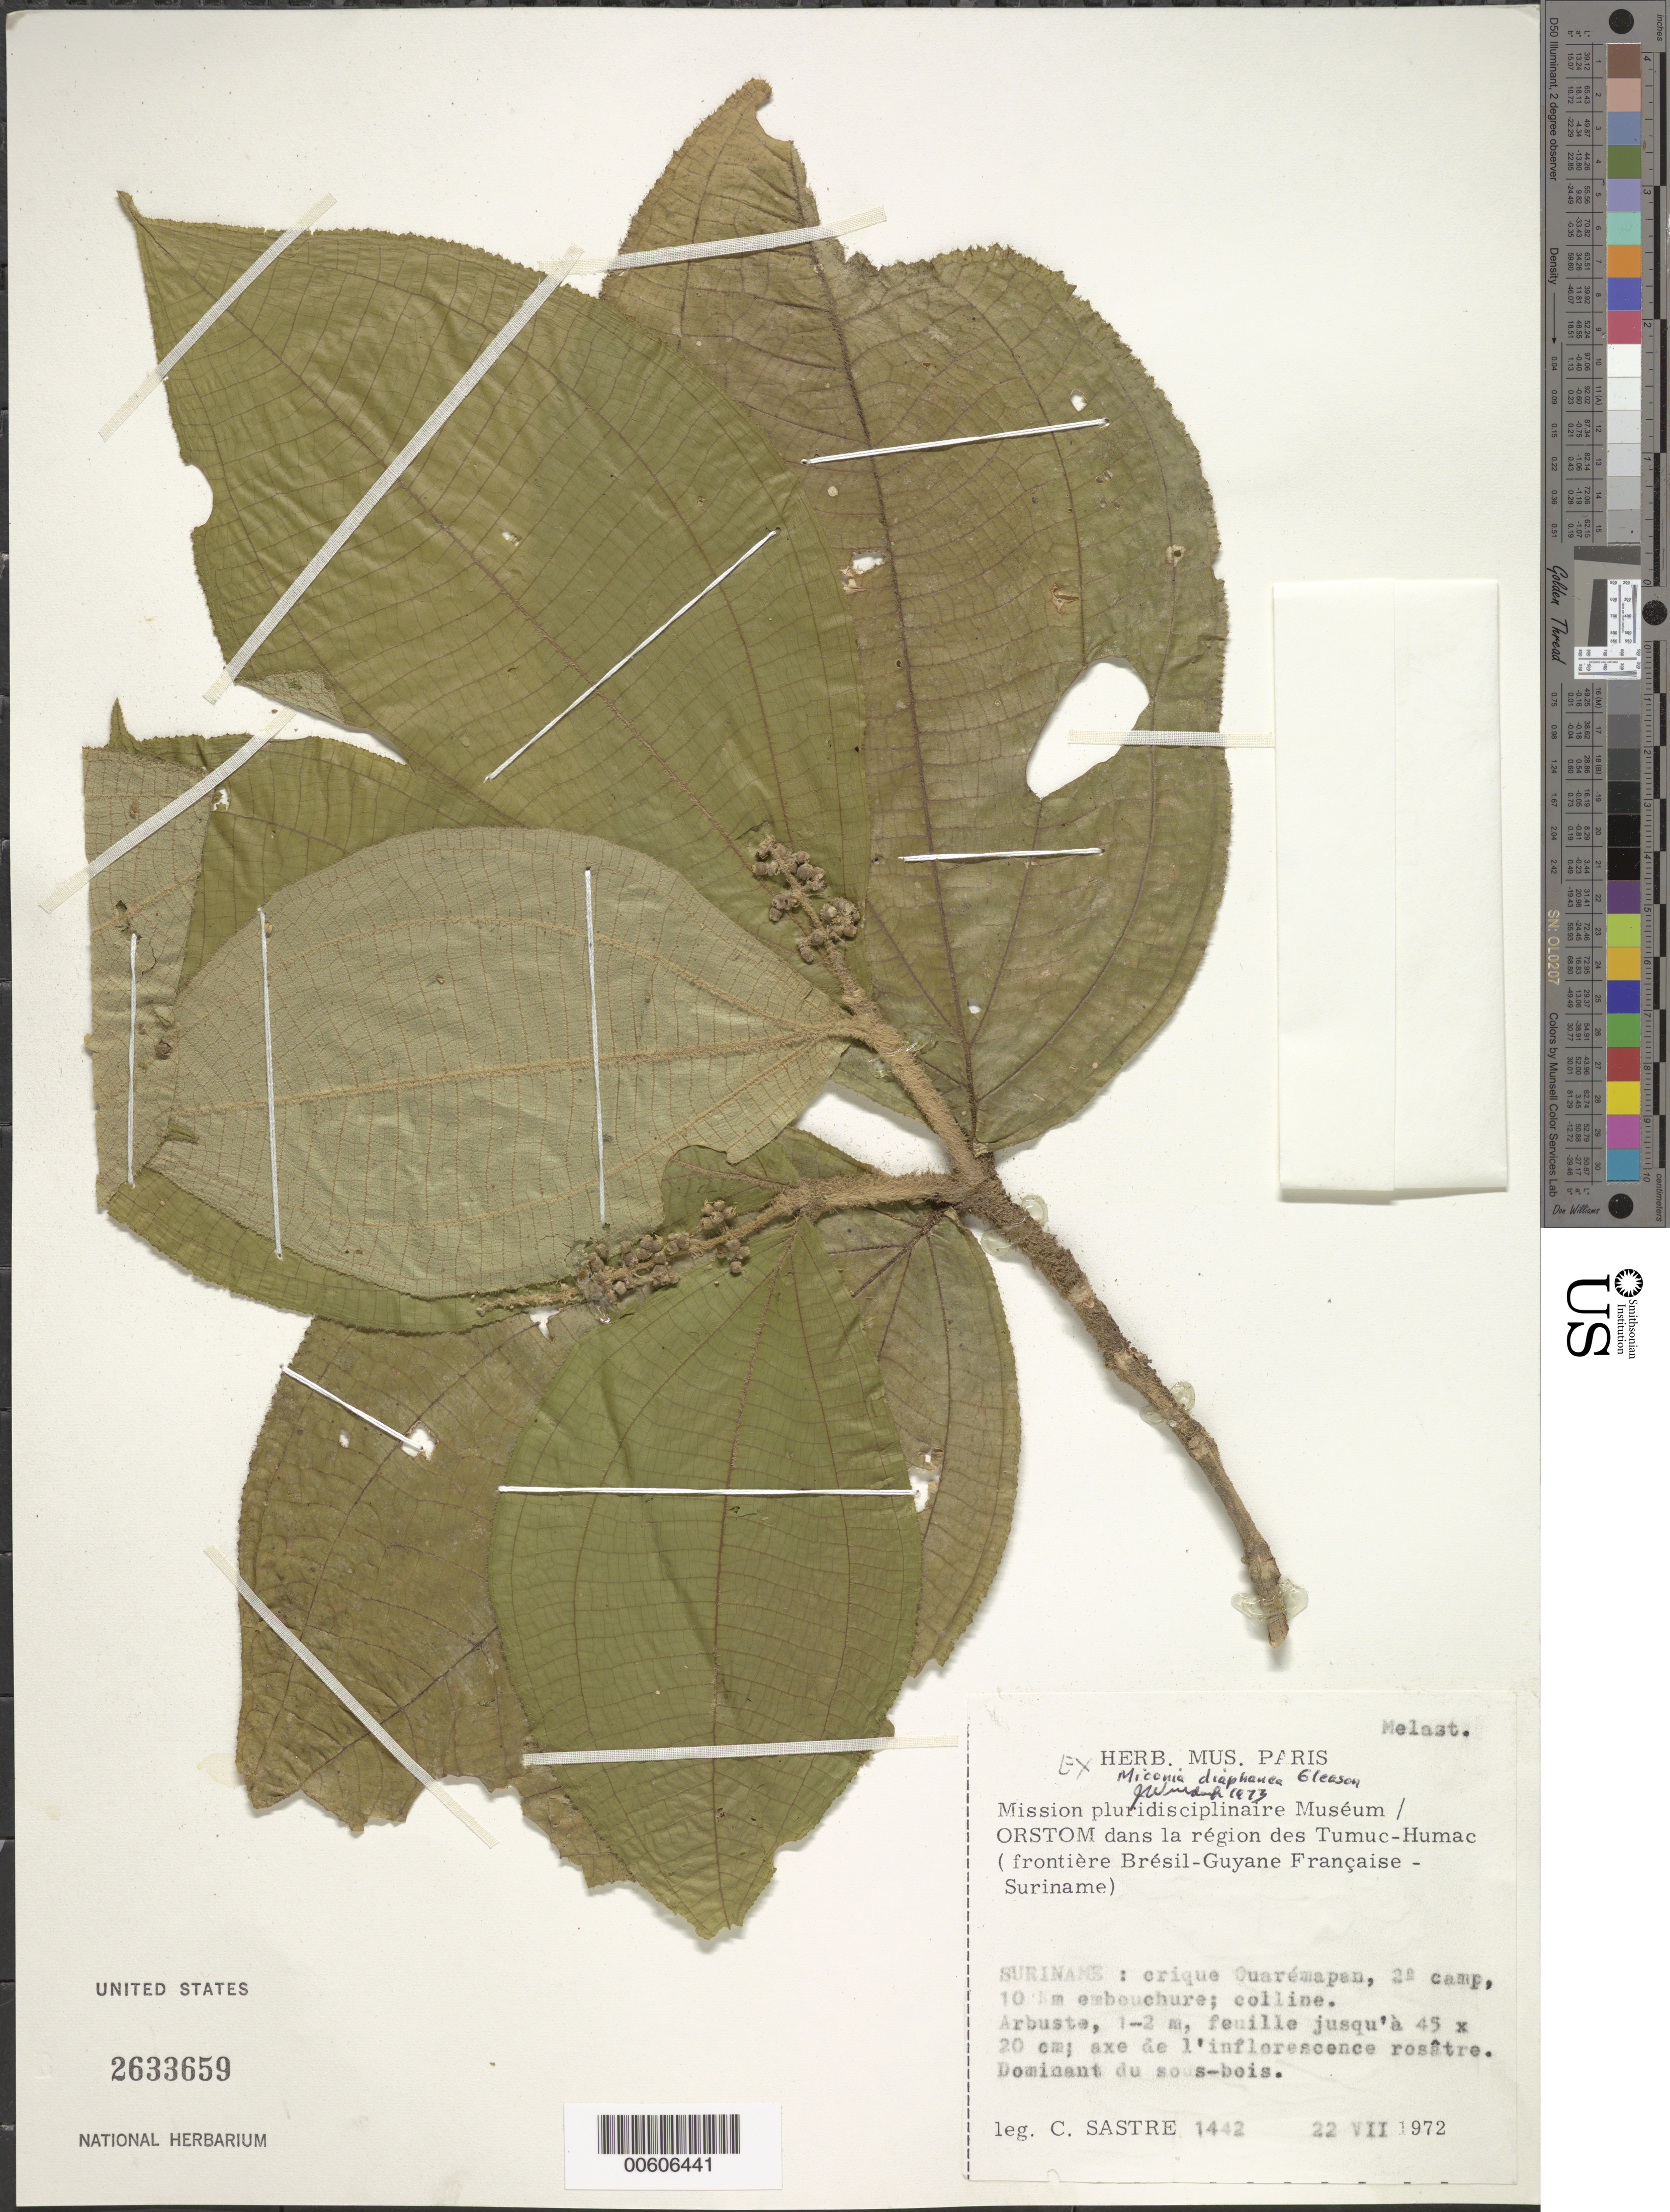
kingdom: Plantae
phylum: Tracheophyta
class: Magnoliopsida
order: Myrtales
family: Melastomataceae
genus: Miconia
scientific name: Miconia diaphanea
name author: Gleason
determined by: Wurdack, John J., (US), US (UNITED STATES)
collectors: C. H. L. Sastre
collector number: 1442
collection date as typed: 22-Jul-72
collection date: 1972-07-22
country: Suriname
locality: Crique Ouarémapan, 2º camp, 10m embouchure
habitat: Colline; sous-bois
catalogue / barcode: US 2633659